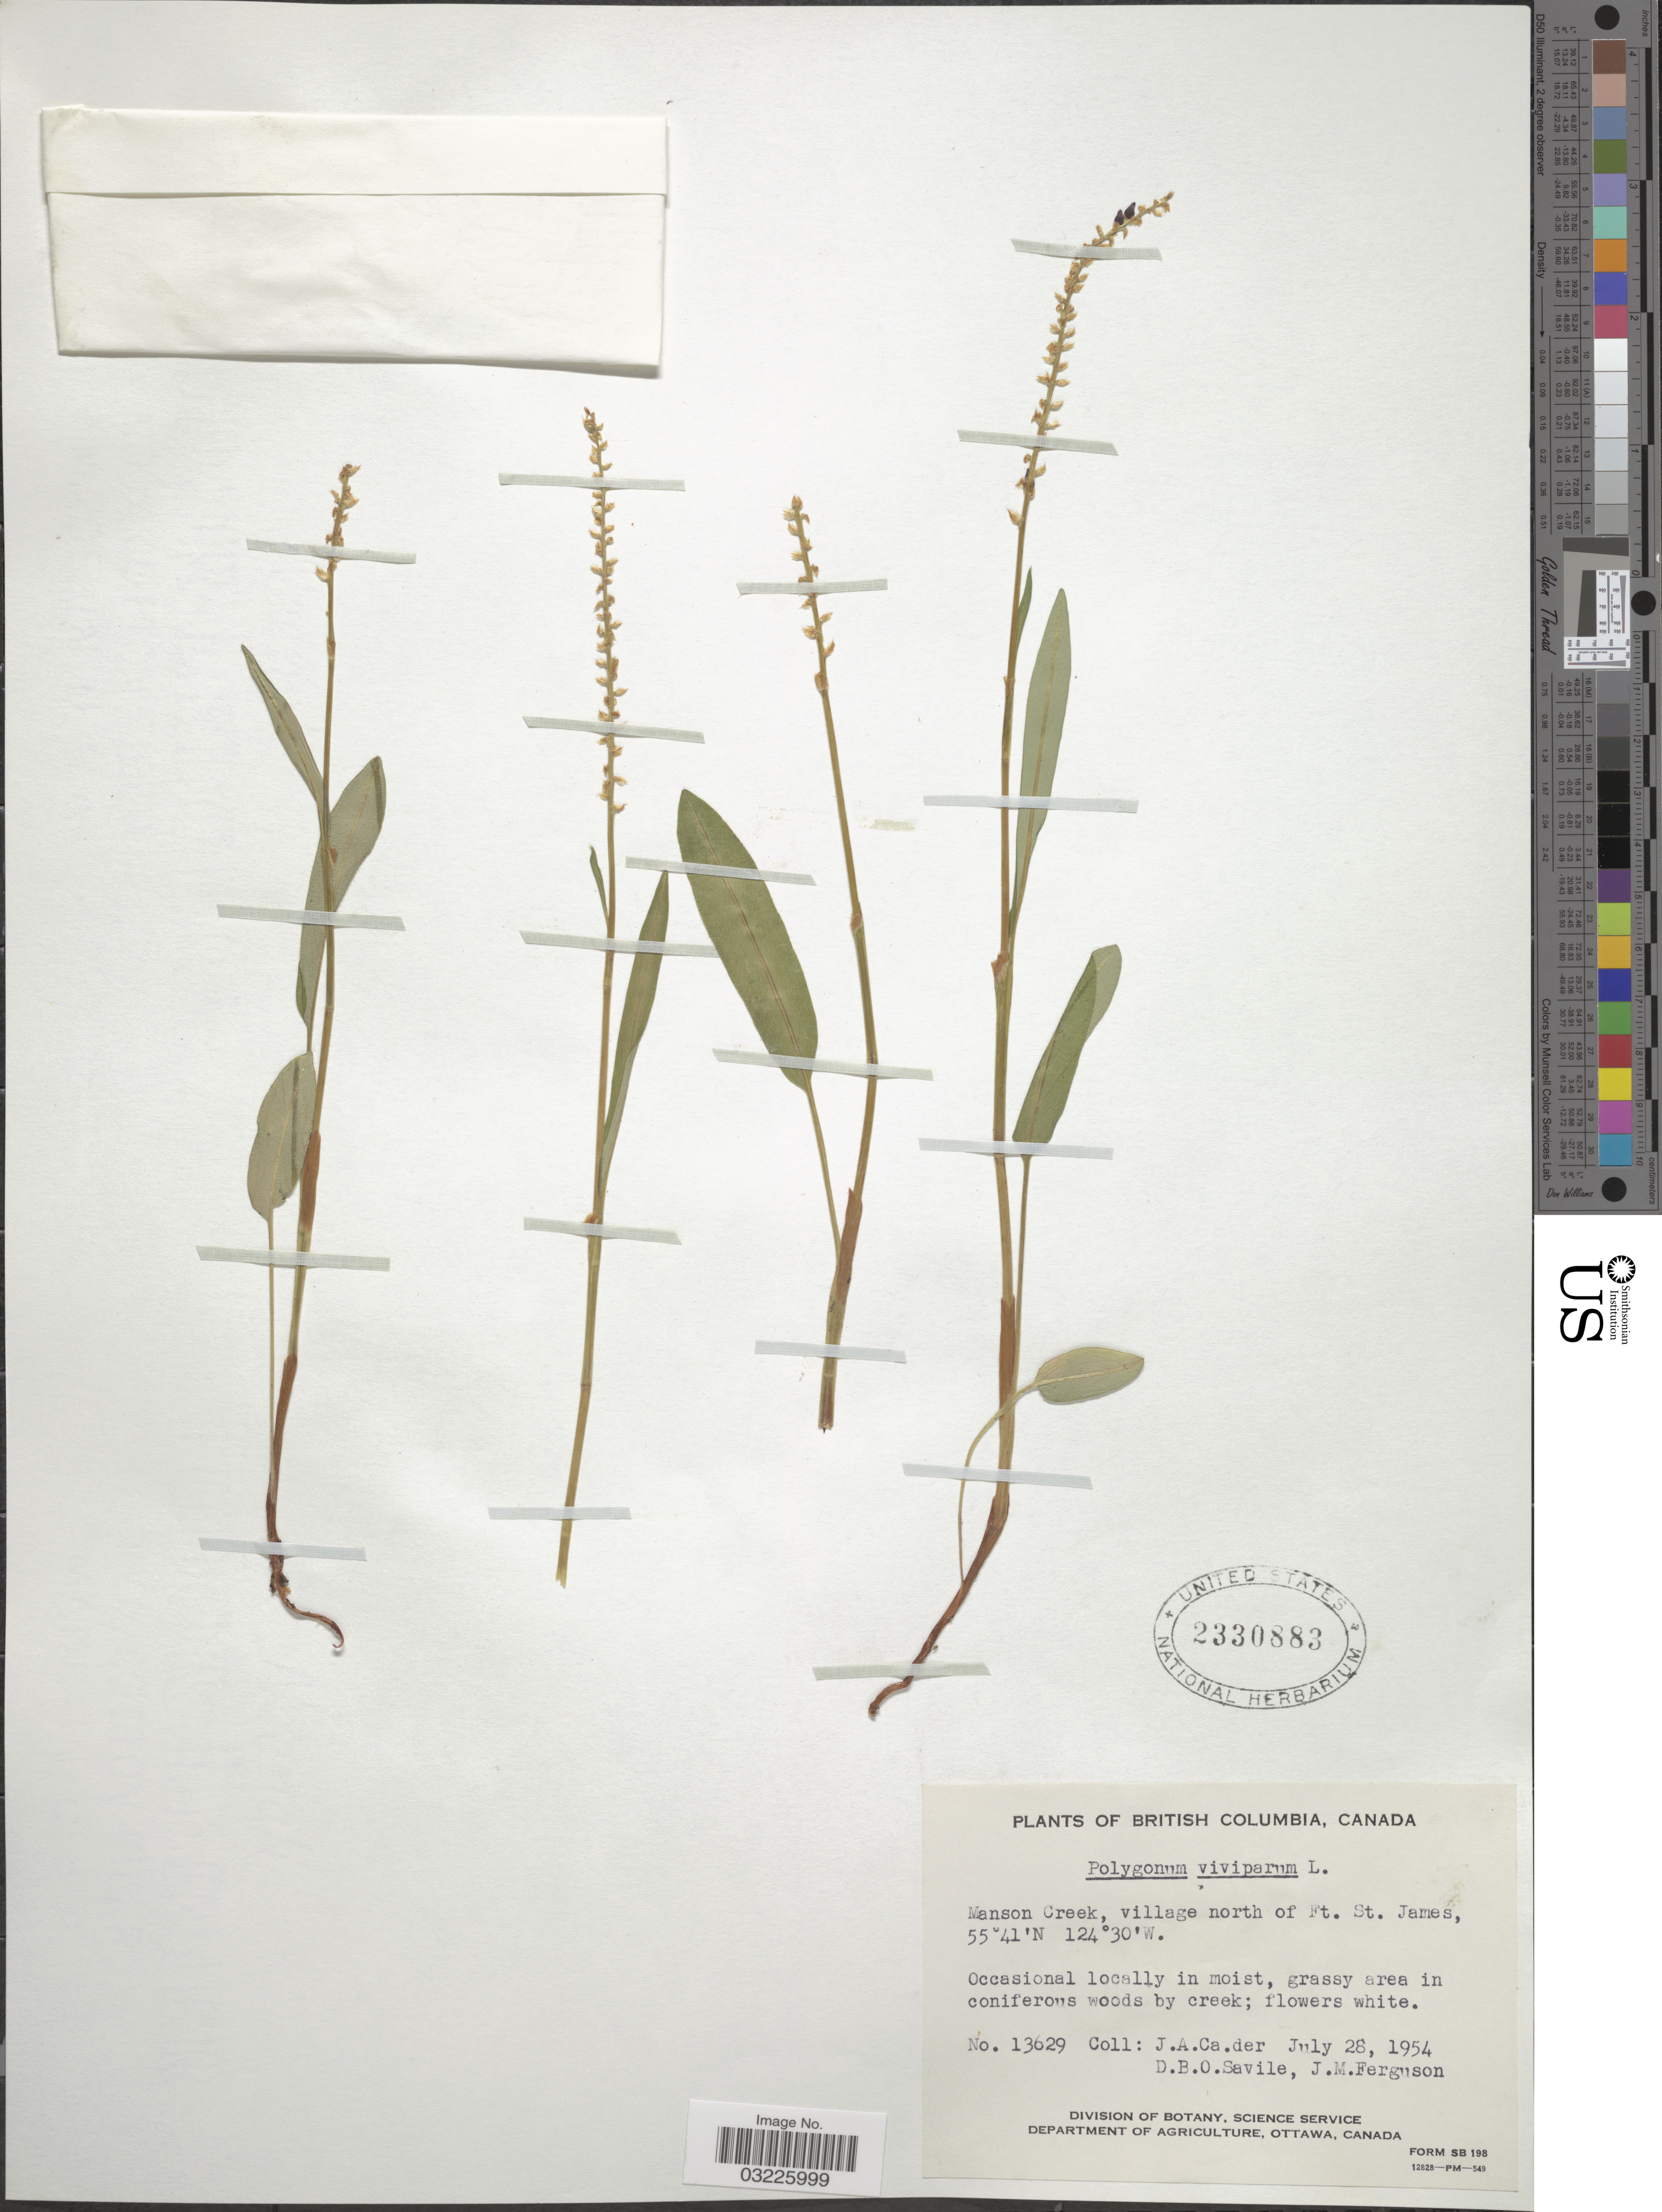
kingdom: Plantae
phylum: Tracheophyta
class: Magnoliopsida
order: Caryophyllales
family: Polygonaceae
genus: Bistorta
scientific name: Bistorta vivipara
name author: (L.) Delarbre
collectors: J. A. Calder, D. Savile & J. M. Ferguson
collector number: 13629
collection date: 1954-07-28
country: Canada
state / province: British Columbia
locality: Manson Creek, village north of Ft. St. James.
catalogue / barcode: US 2330883